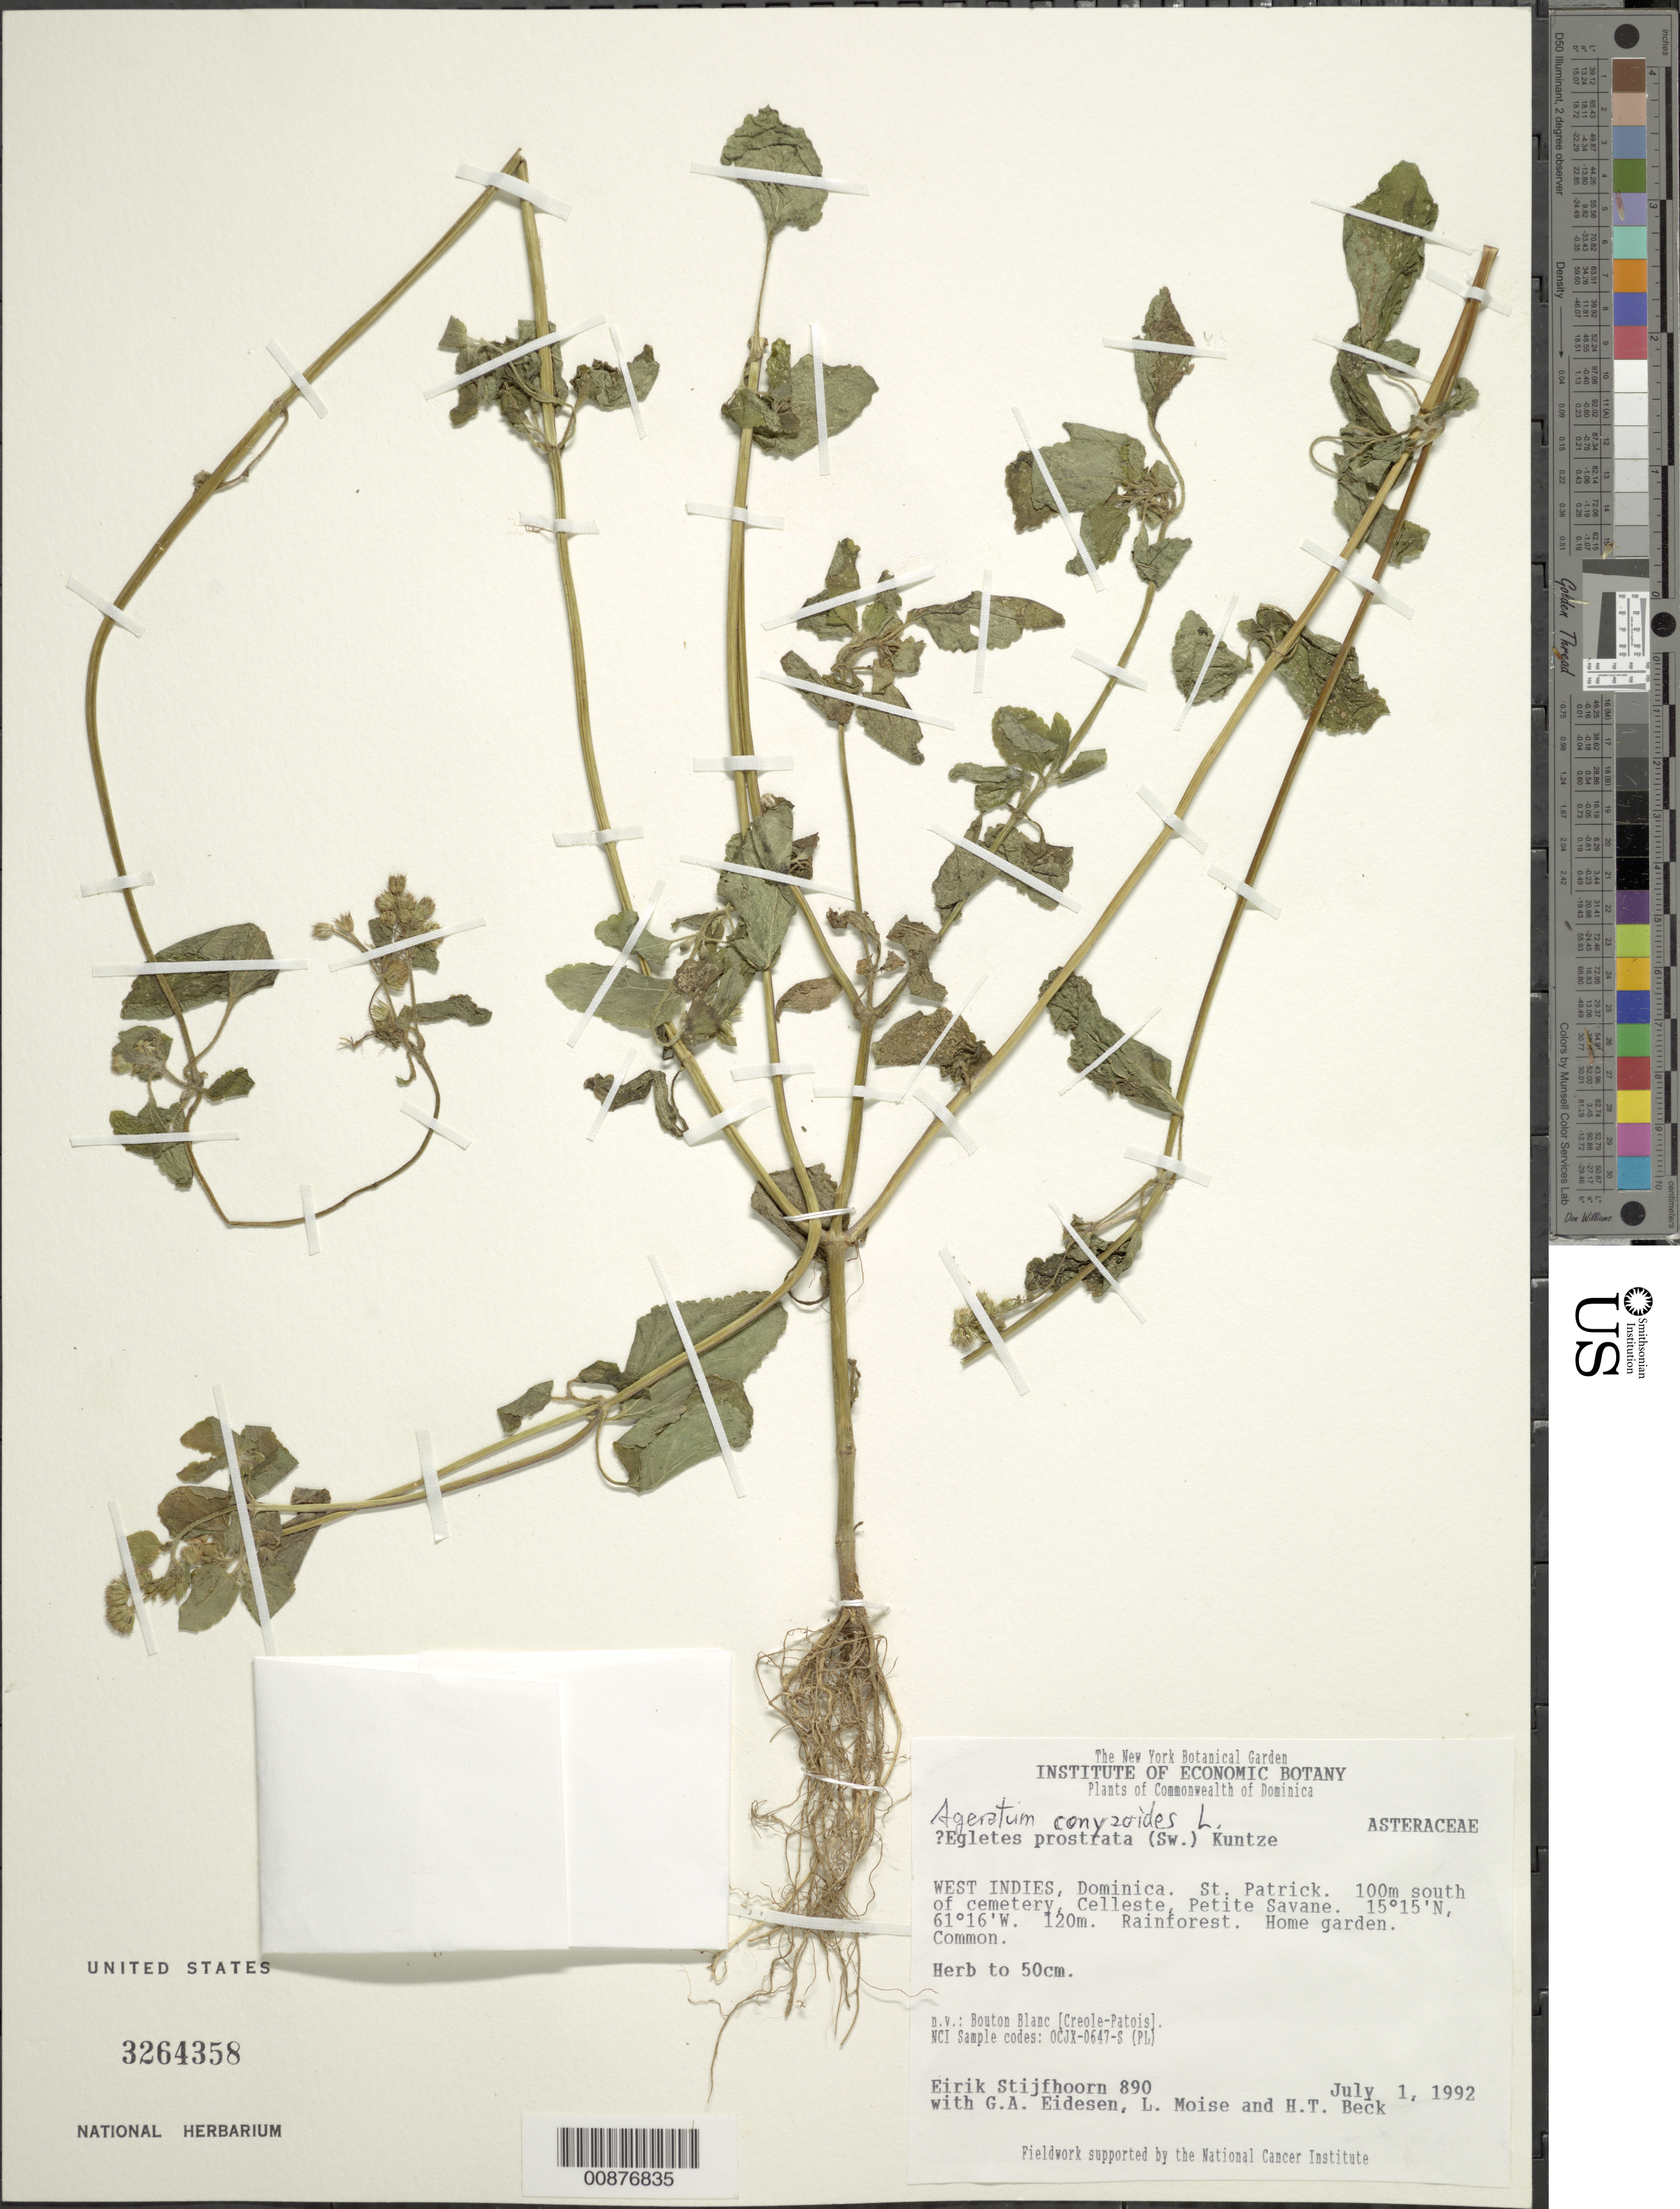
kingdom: Plantae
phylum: Tracheophyta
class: Magnoliopsida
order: Asterales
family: Asteraceae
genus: Ageratum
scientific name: Ageratum conyzoides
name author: L.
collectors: E. Stijfhoorn, G. Eidesen, L. Moise & H. T. Beck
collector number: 890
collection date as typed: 01 Jul 1992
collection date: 1992-07-01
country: Dominica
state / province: St. Patrick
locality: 100 m south of cemetary, Celleste, Petite Savane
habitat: Rainforest. Home garden.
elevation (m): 120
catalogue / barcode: US 3264358